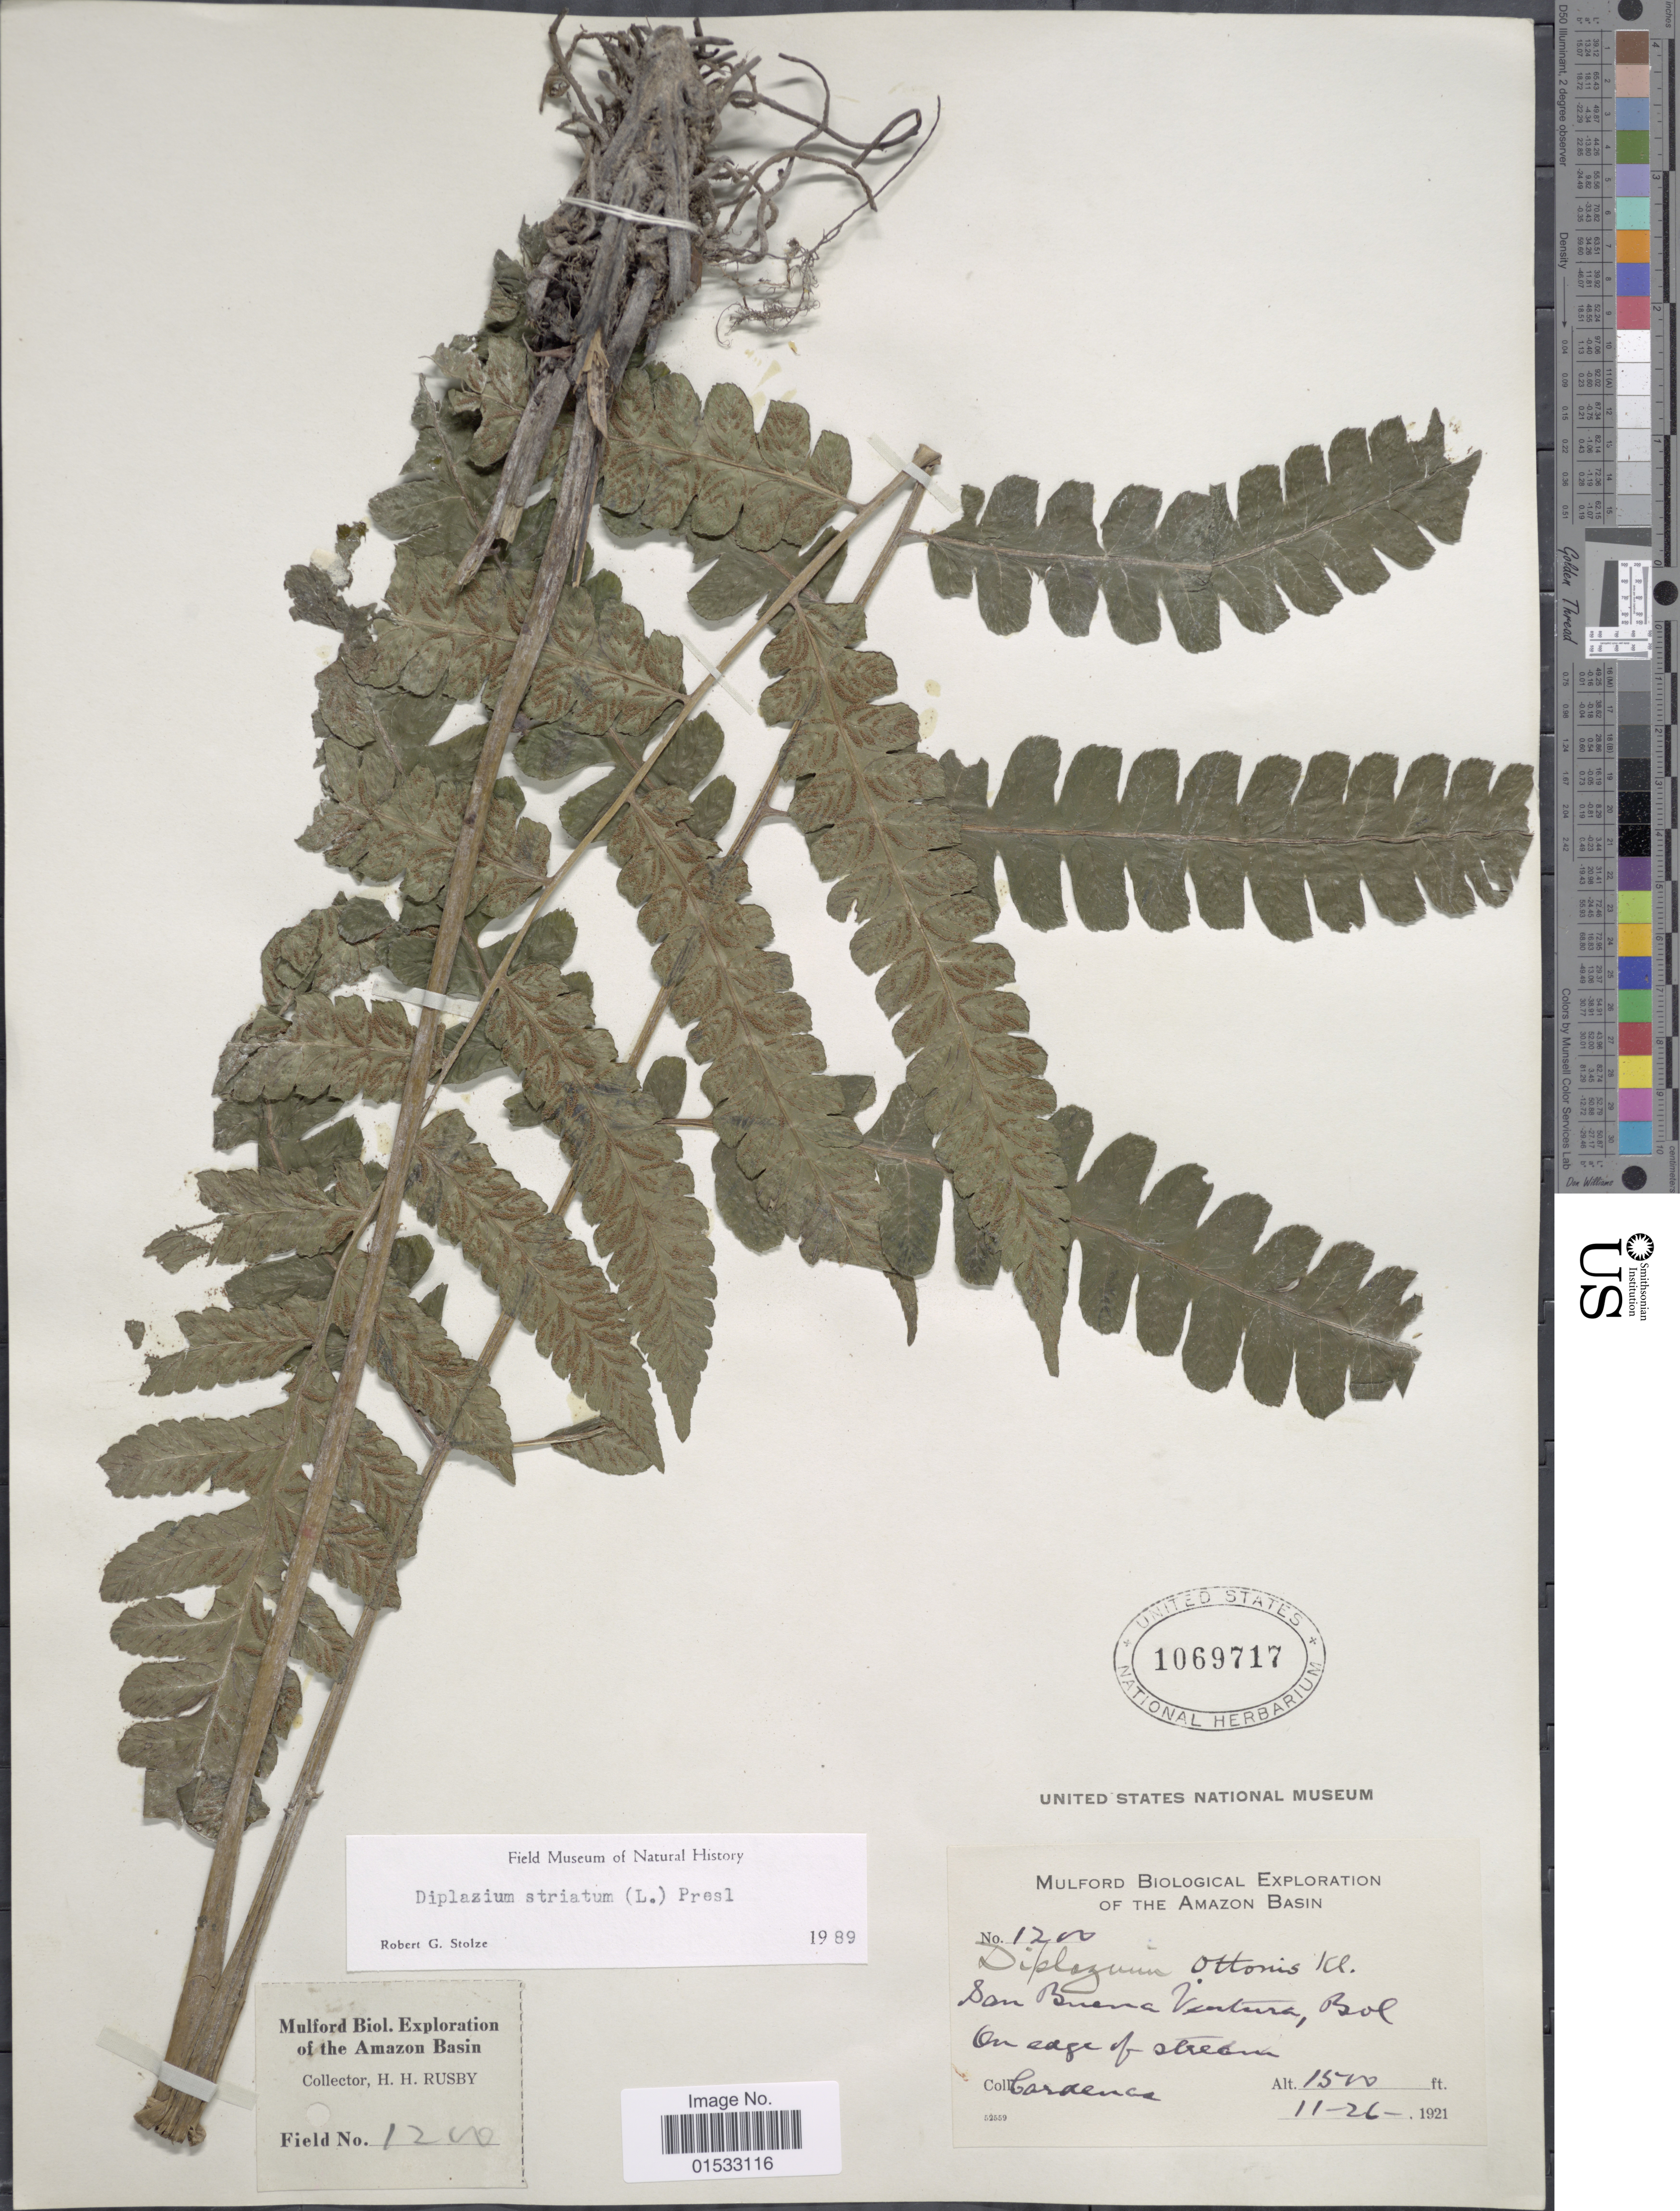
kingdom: Plantae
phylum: Tracheophyta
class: Polypodiopsida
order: Polypodiales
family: Athyriaceae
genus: Diplazium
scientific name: Diplazium striatum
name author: (L.) C. Presl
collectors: M. Cárdenas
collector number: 1200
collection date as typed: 11-26-1921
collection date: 1921-11-26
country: Bolivia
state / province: La Paz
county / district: Iturralde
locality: San Buena Ventura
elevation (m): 457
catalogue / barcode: US 1069717